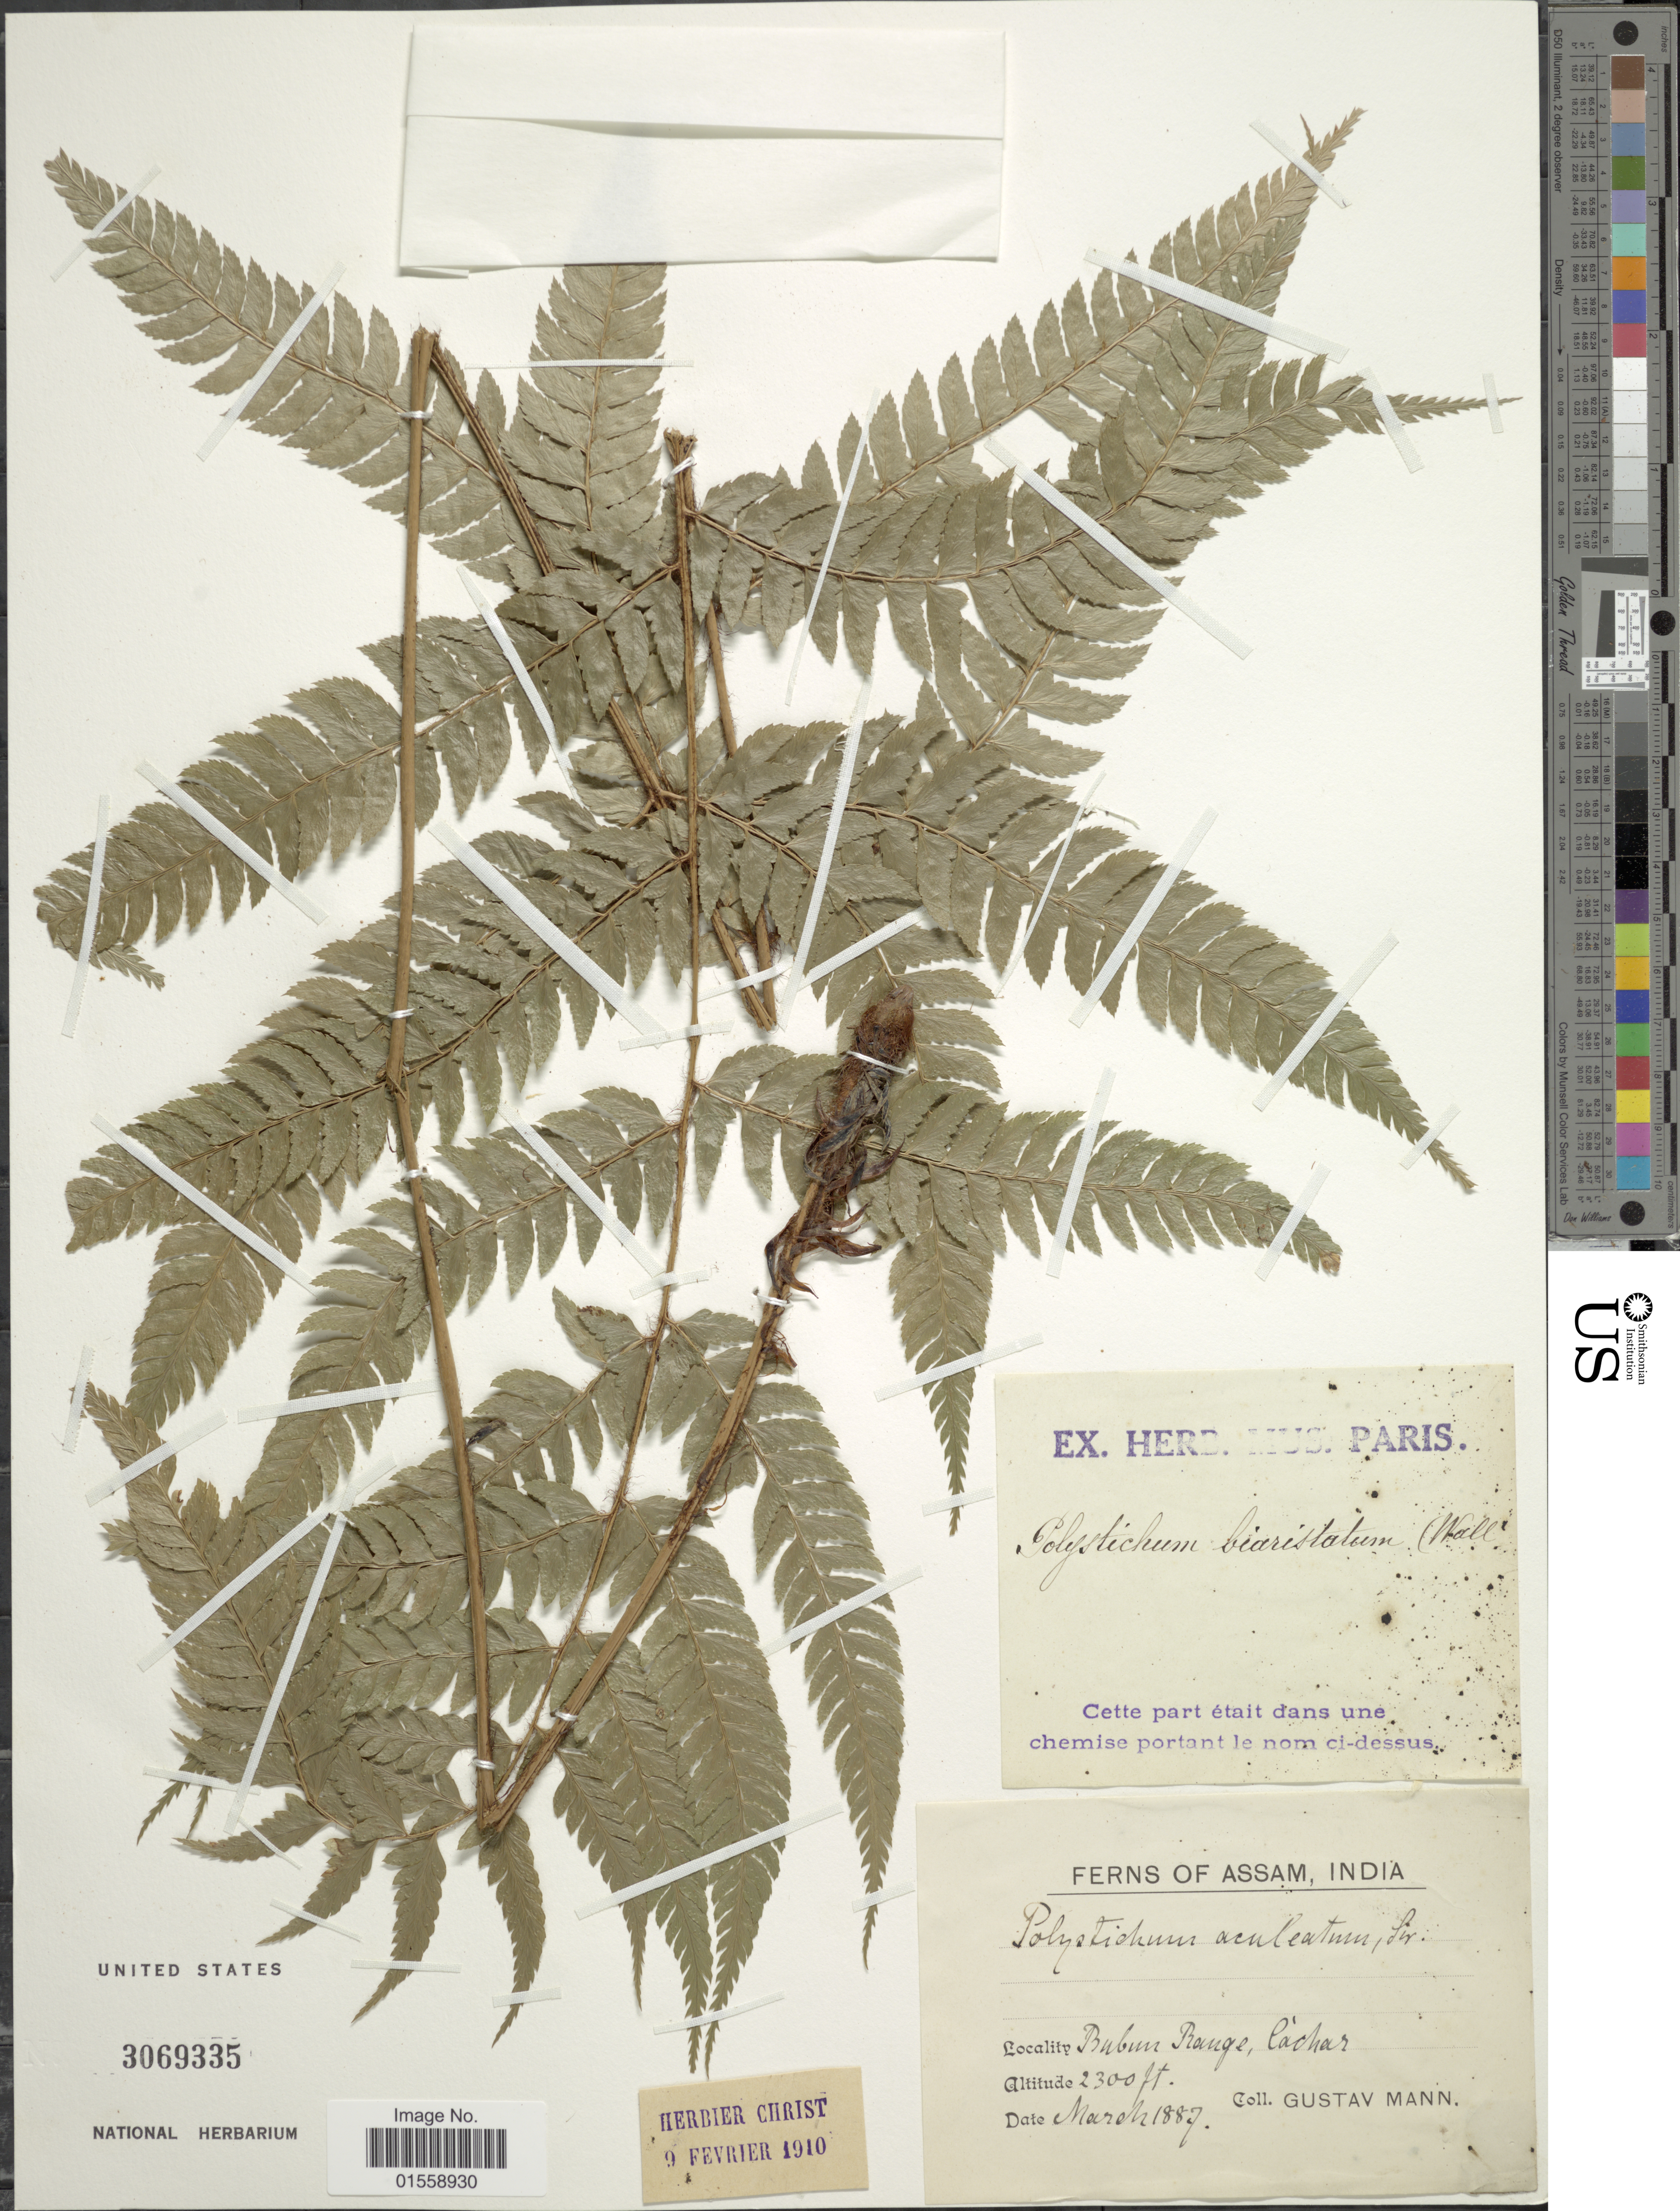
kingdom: Plantae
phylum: Tracheophyta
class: Polypodiopsida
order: Polypodiales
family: Dryopteridaceae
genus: Polystichum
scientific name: Polystichum biaristatum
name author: (Blume) T. Moore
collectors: G. Mann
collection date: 1887-03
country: India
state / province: Assam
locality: Bubum Range, Cachar.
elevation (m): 701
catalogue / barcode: US 3069335